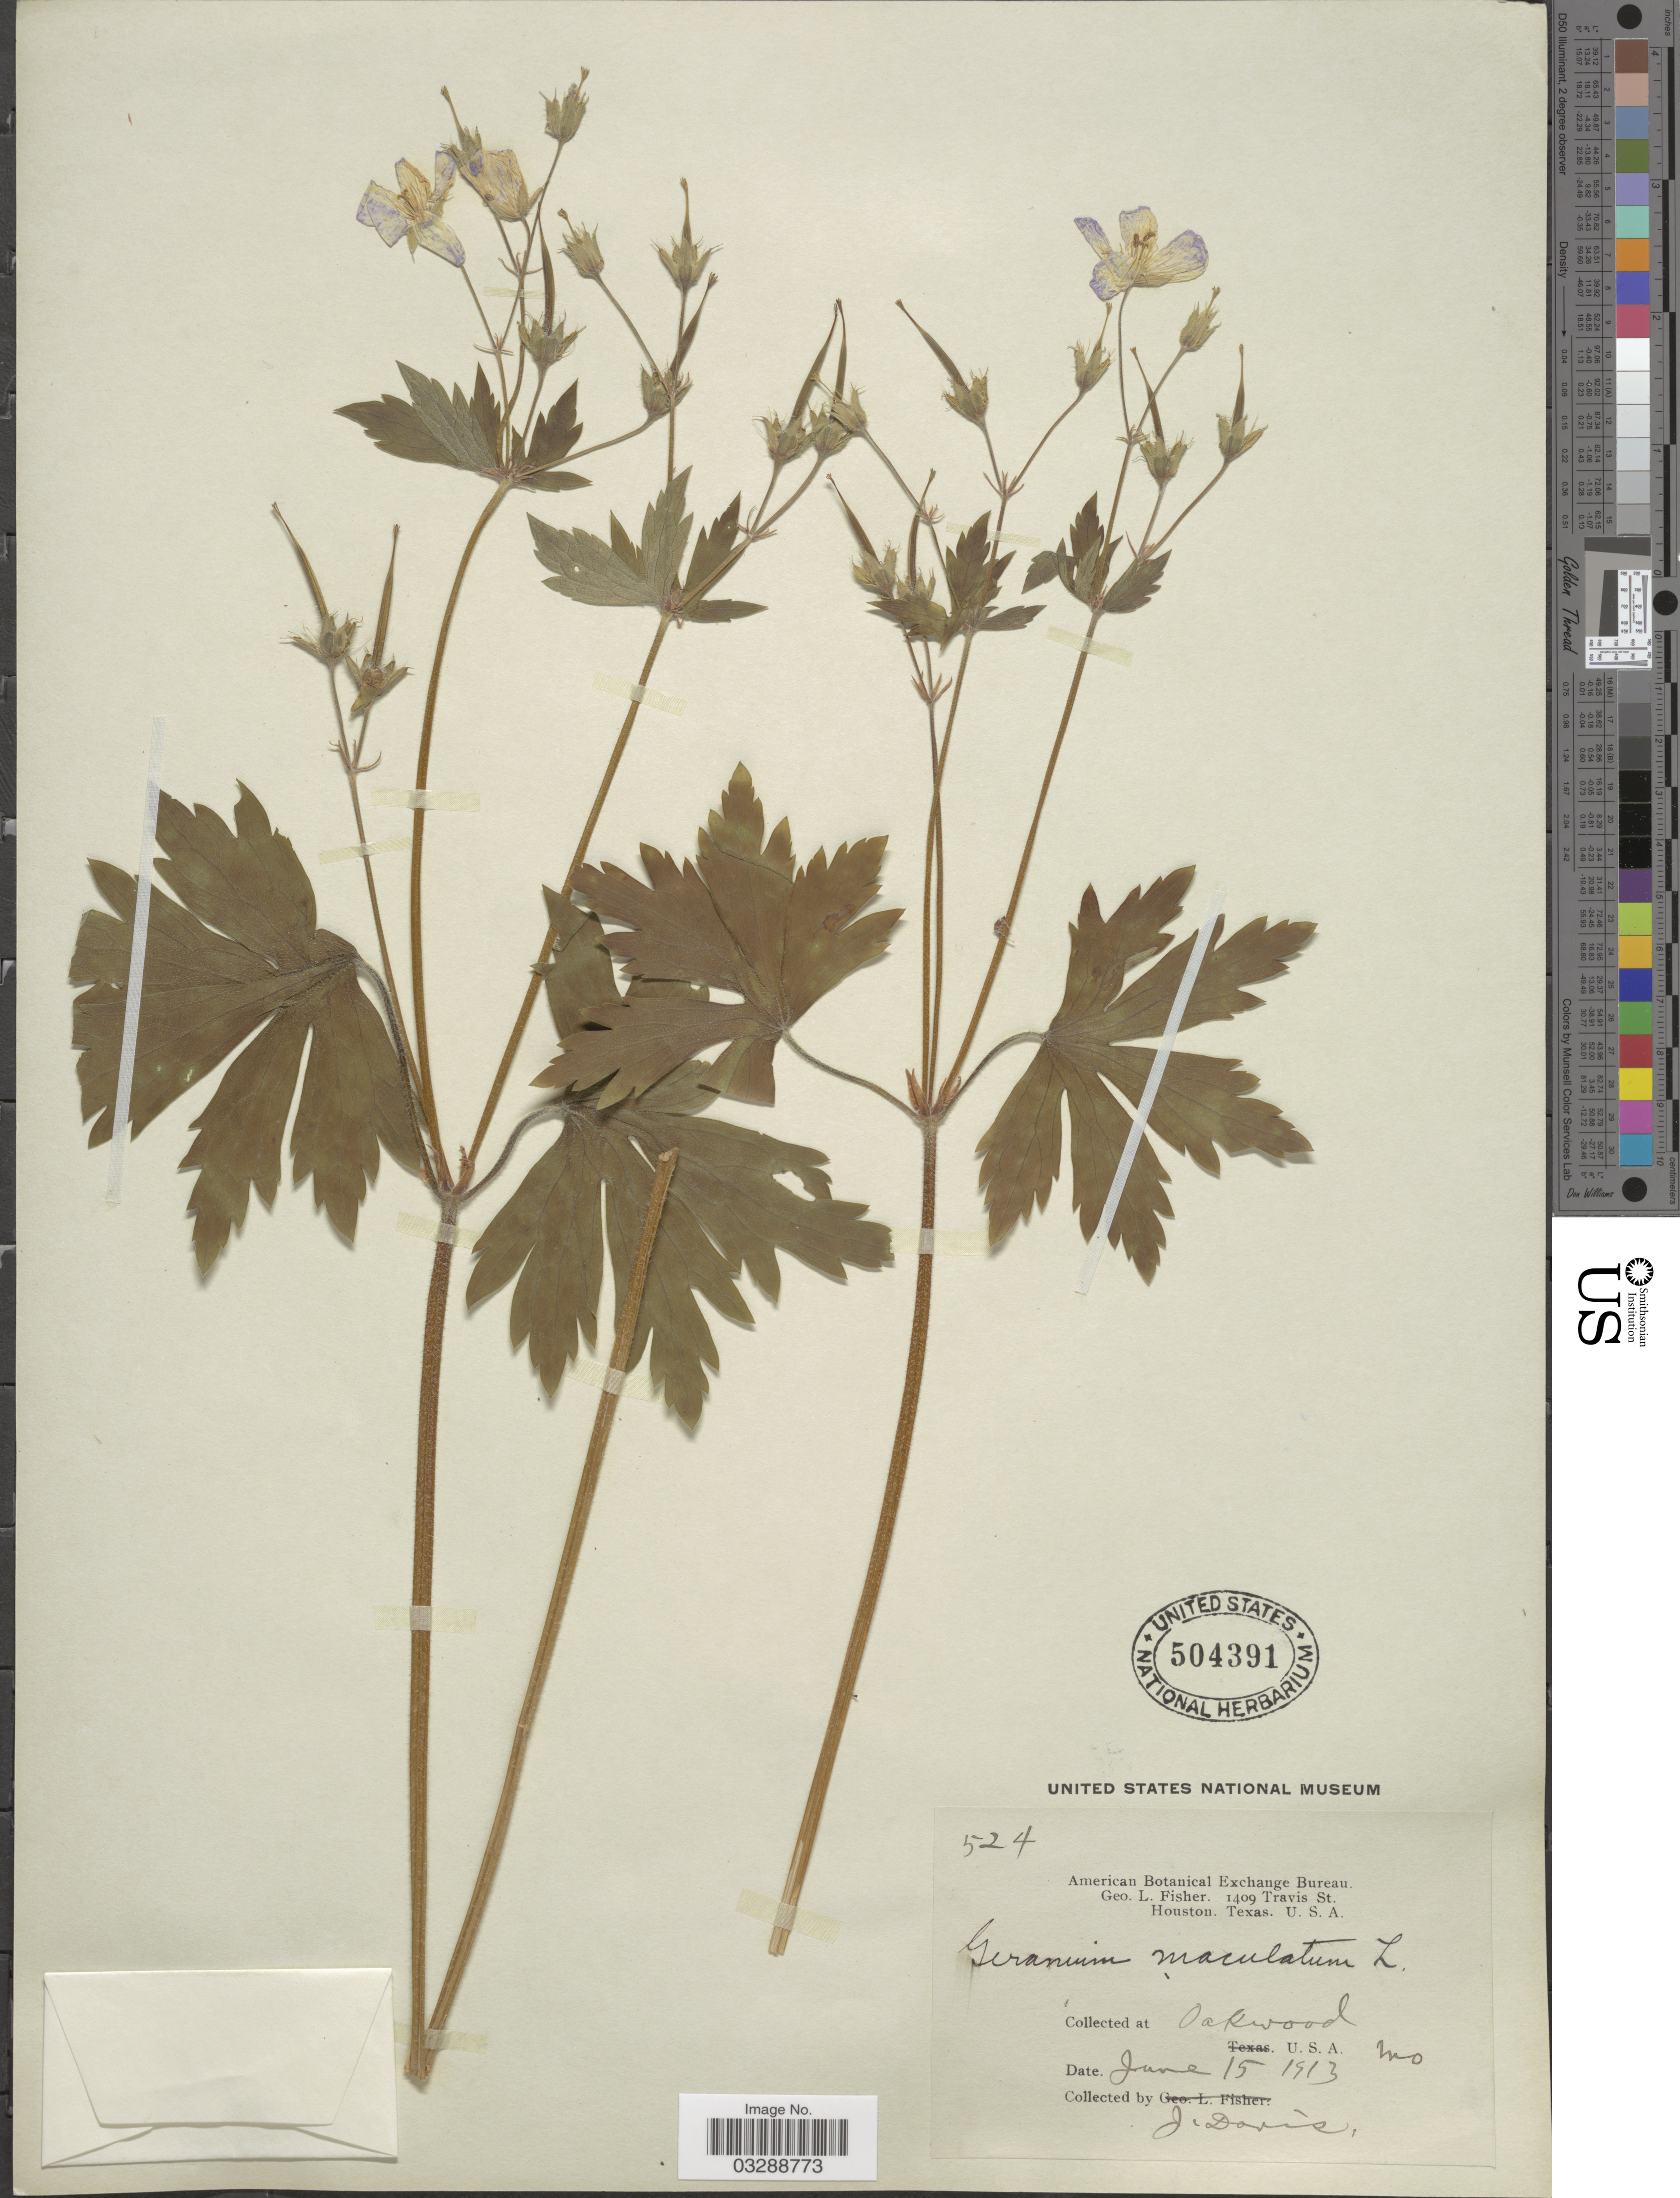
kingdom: Plantae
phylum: Tracheophyta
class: Magnoliopsida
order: Geraniales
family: Geraniaceae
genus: Geranium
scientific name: Geranium maculatum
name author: L.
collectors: J. Davis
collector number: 524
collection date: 1913-06-15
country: United States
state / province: Missouri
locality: Oakwood.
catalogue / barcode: US 504391